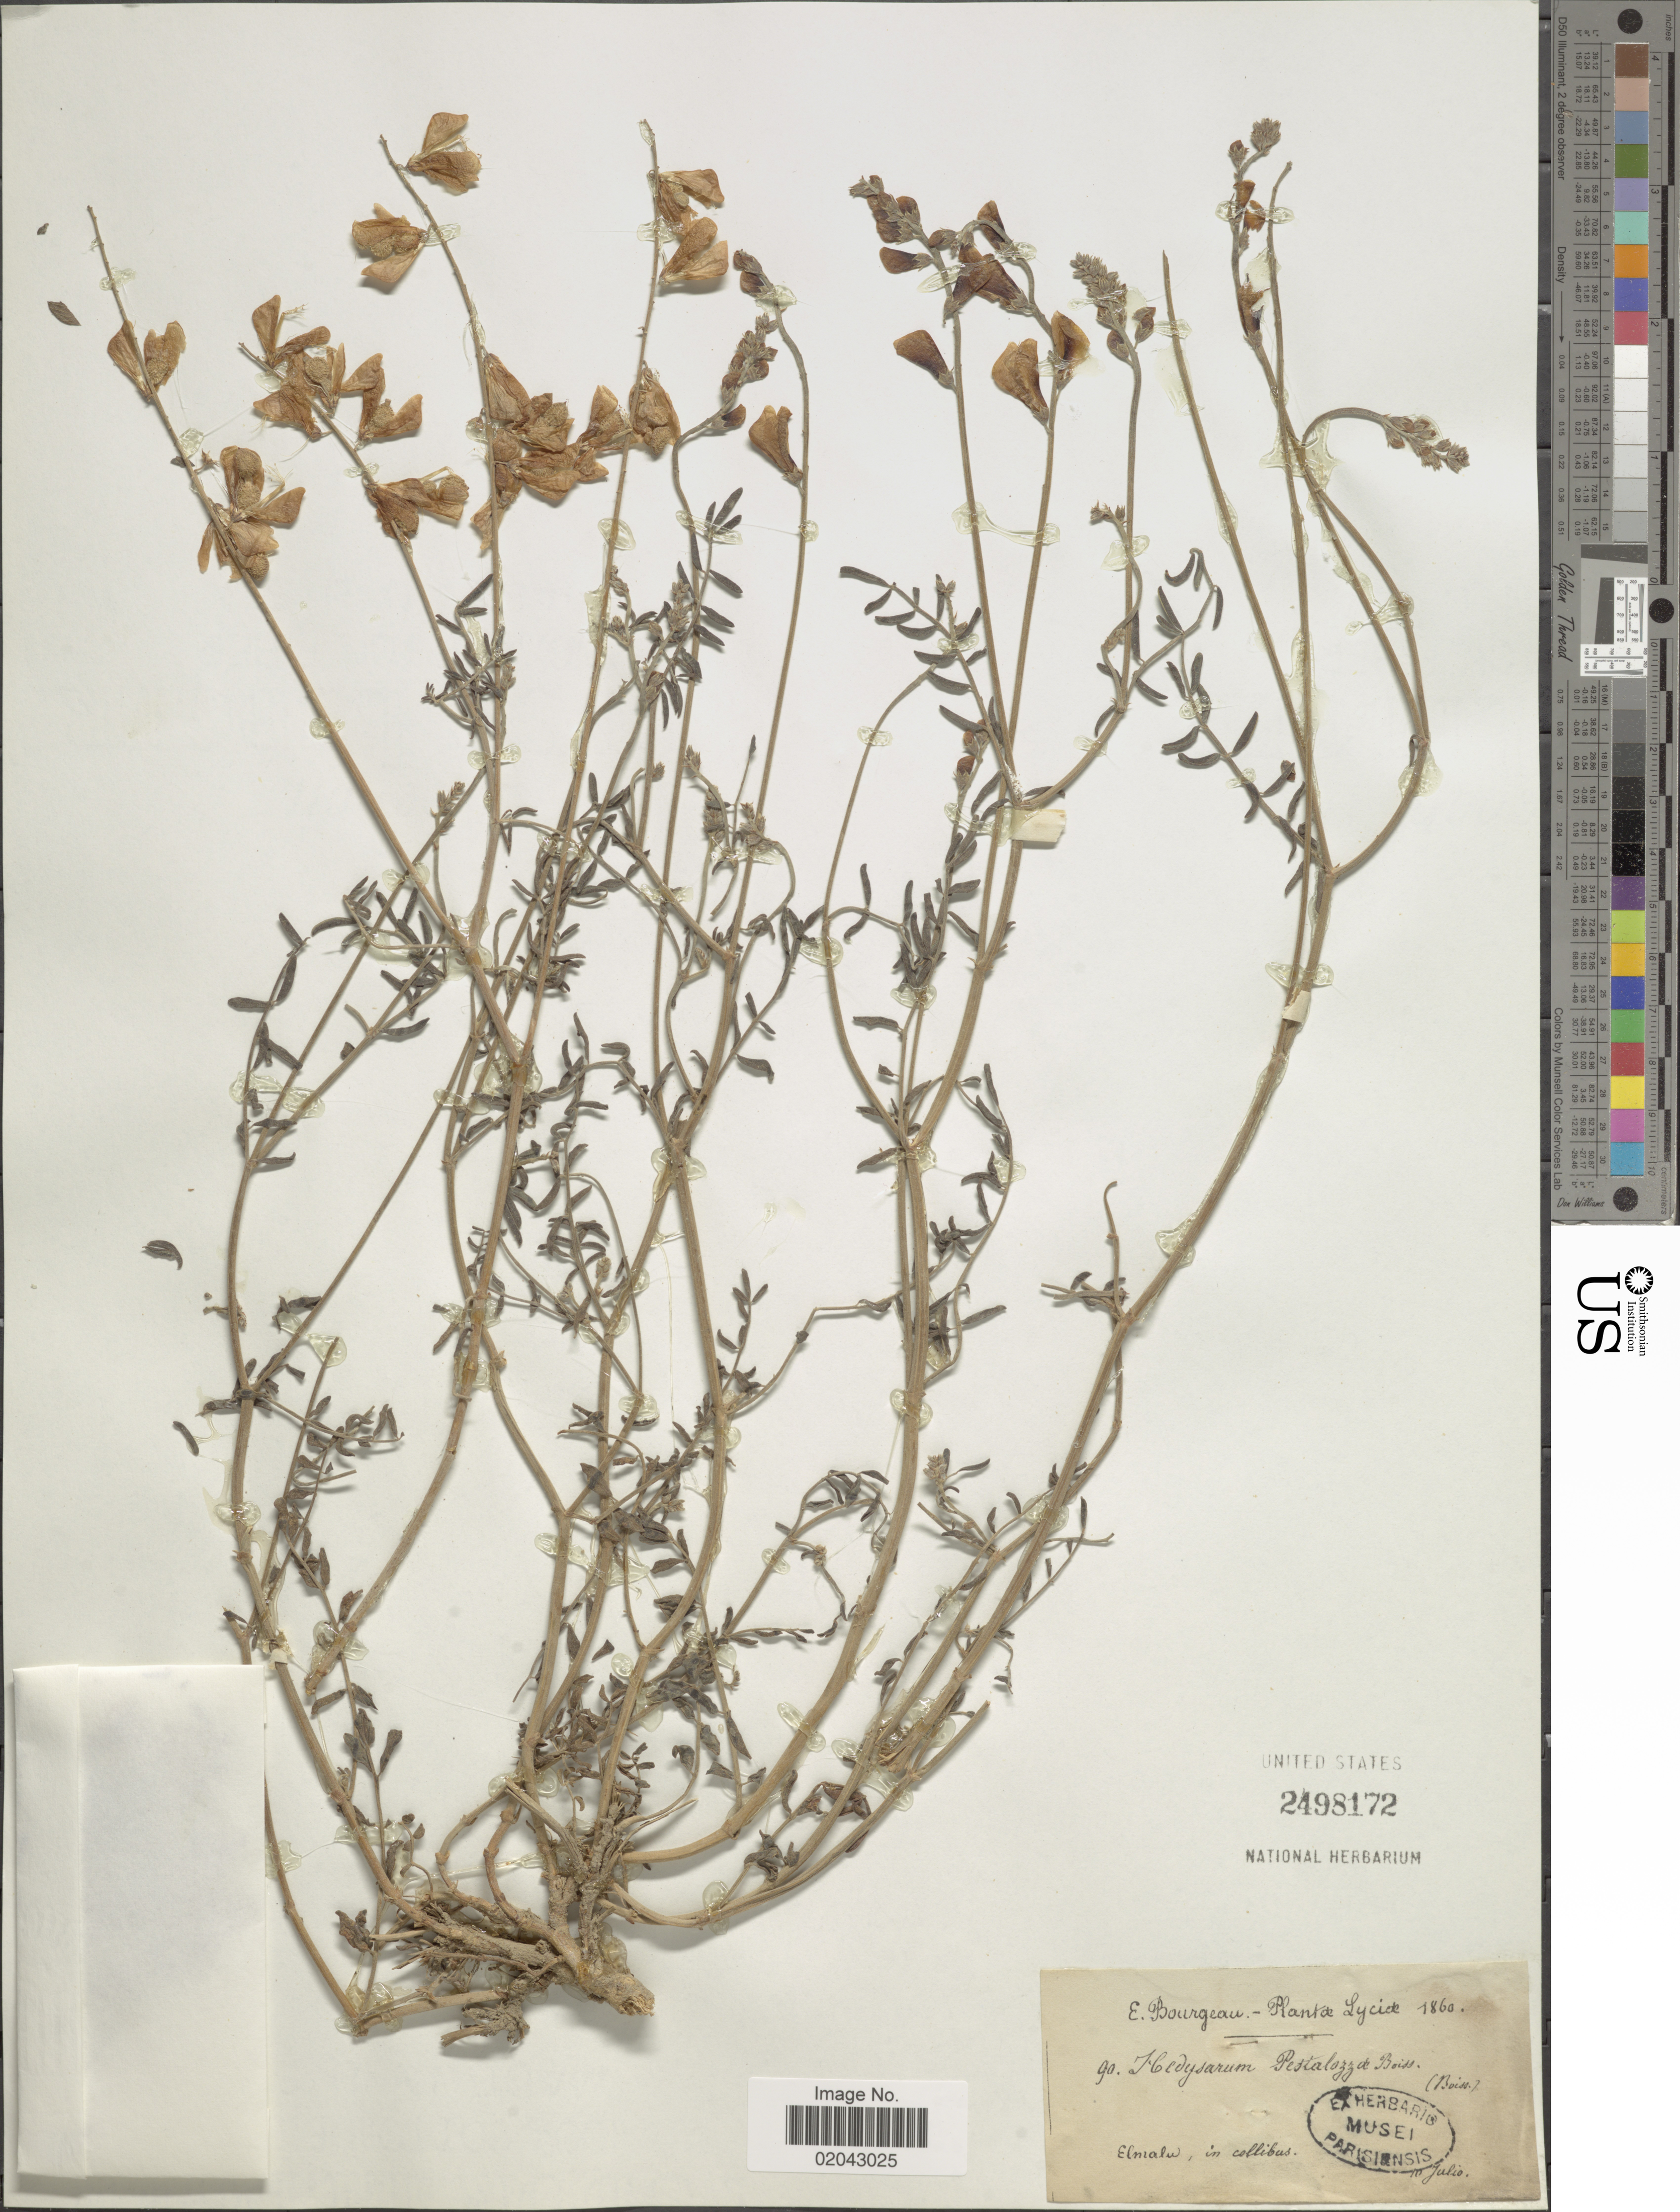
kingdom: Plantae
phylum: Tracheophyta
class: Magnoliopsida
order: Fabales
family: Fabaceae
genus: Hedysarum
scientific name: Hedysarum pestalozzae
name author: Boiss.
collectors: E. Bourgeau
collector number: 90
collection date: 1860-07-10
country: Turkey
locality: Elmalu, in collibus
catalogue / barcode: US 2498172